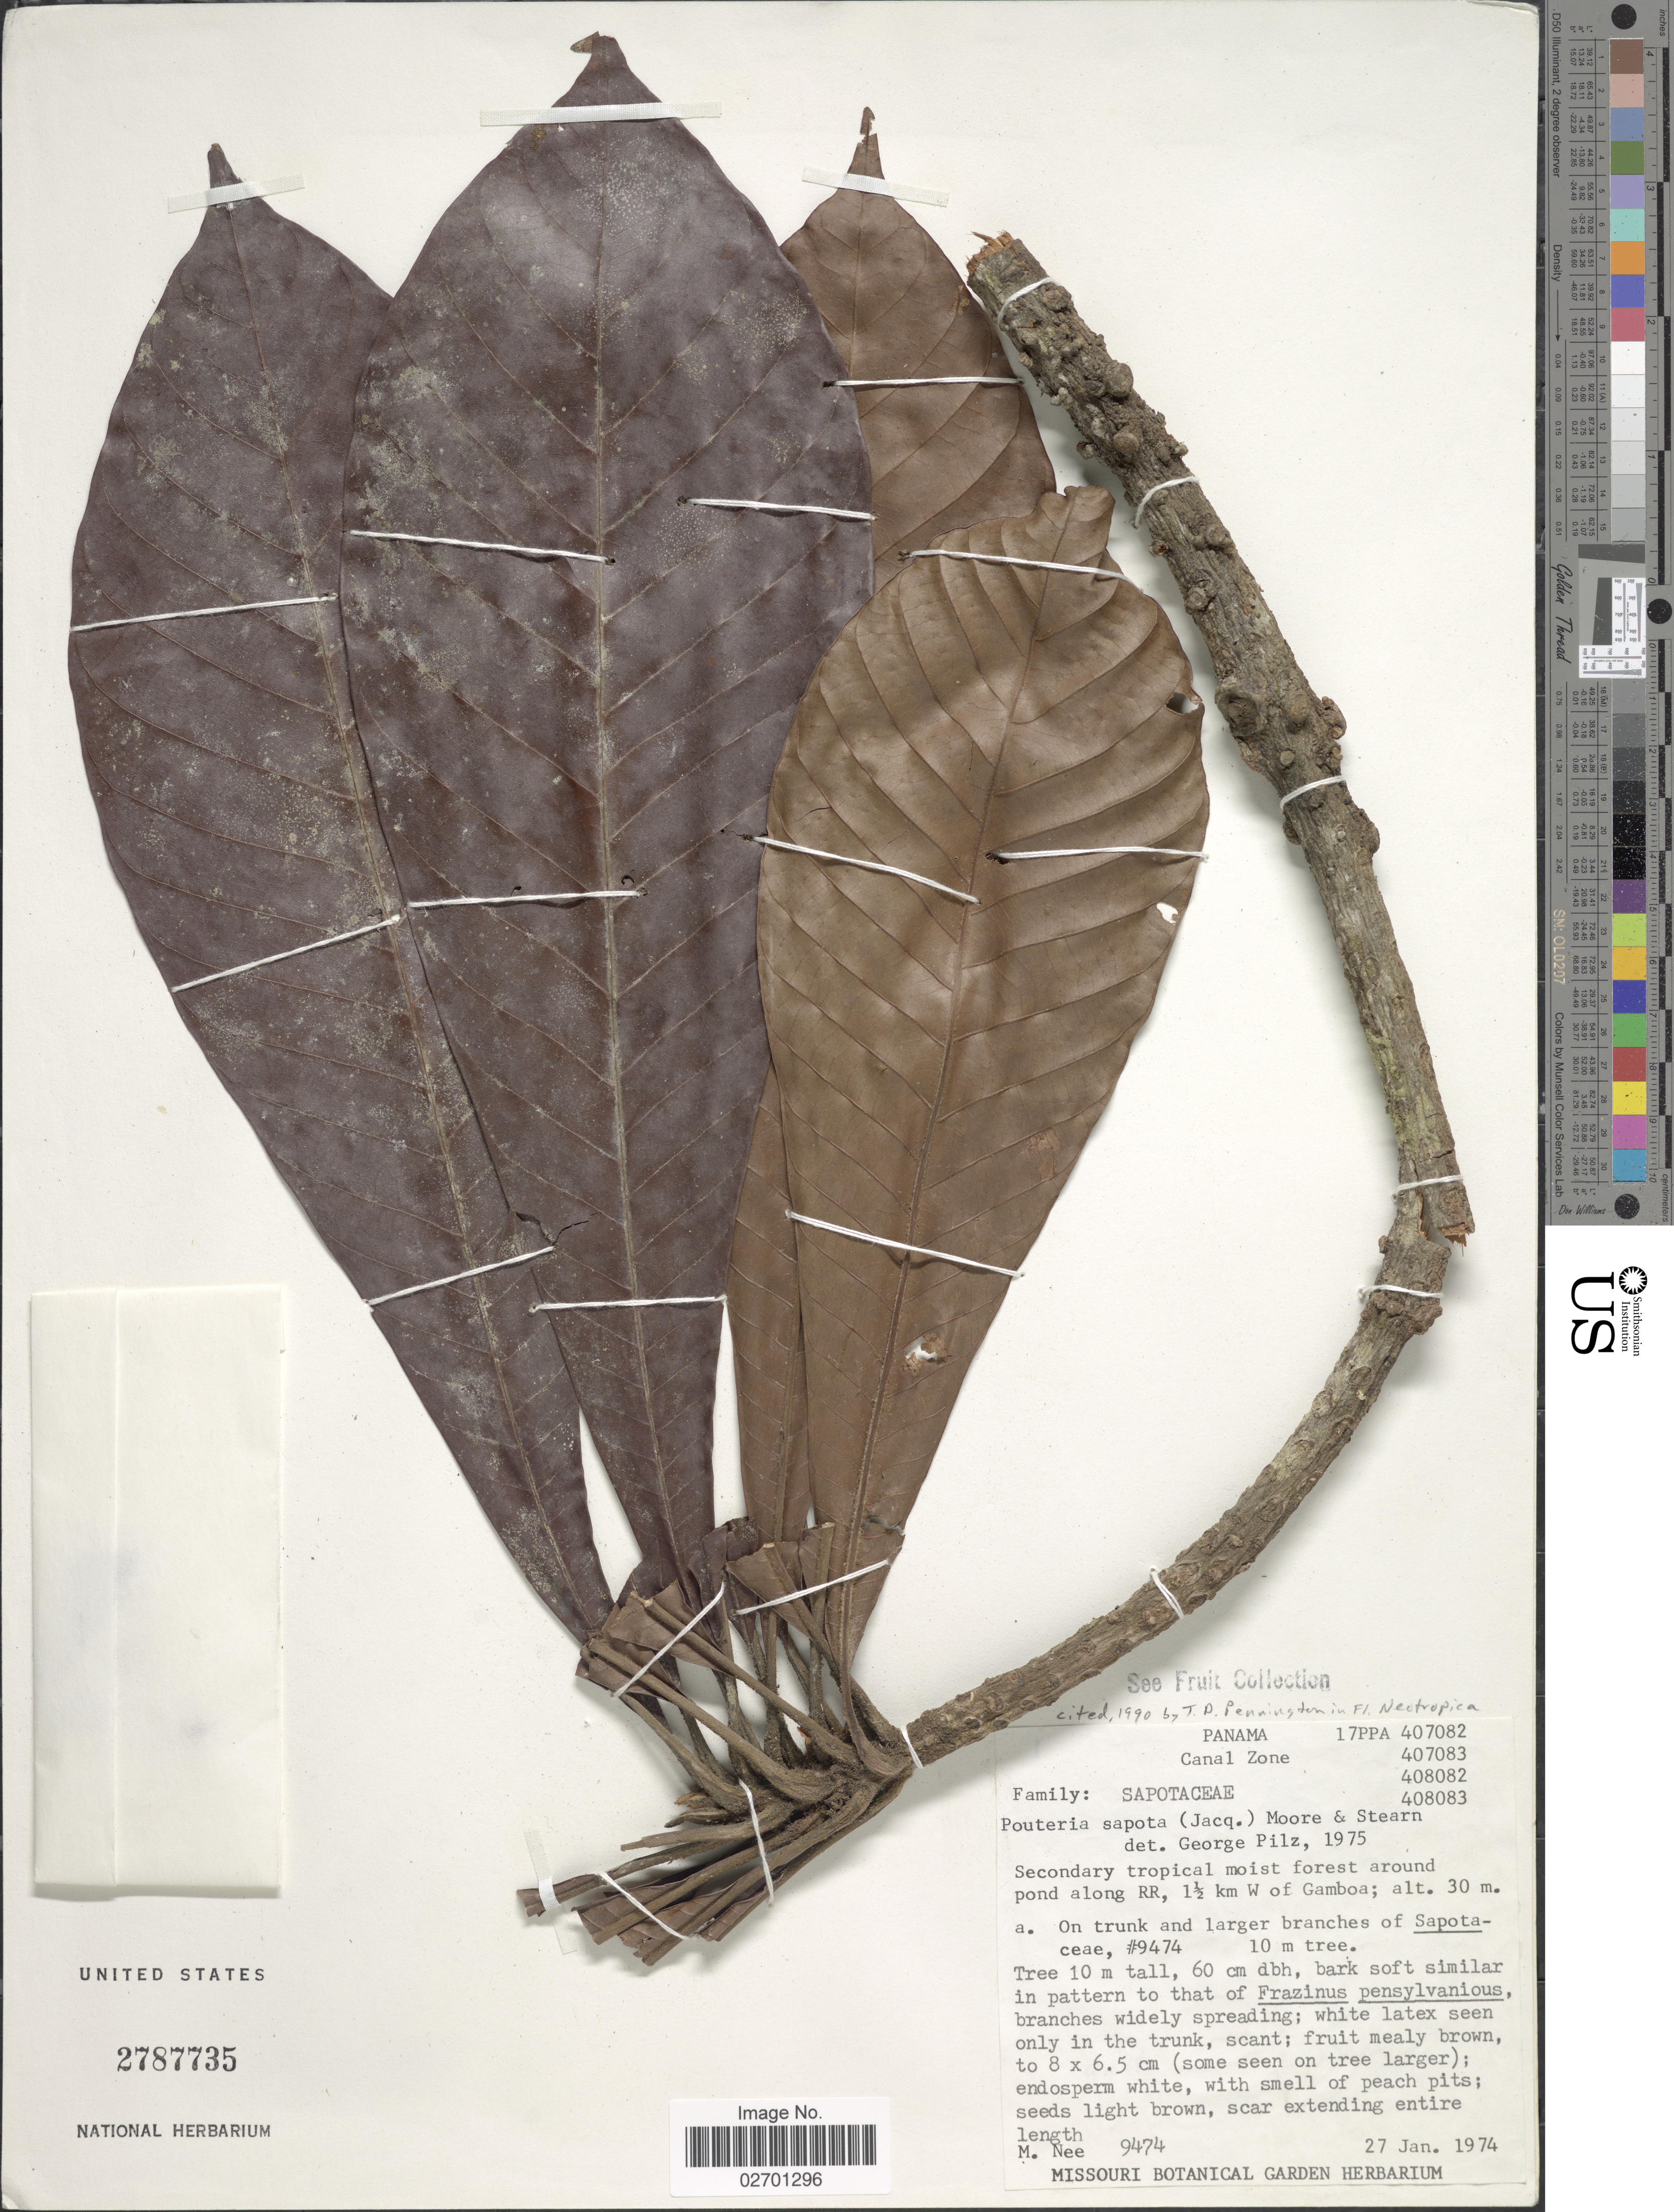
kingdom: Plantae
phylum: Tracheophyta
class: Magnoliopsida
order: Ericales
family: Sapotaceae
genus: Pouteria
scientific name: Pouteria sapota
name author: (Jacq.) H.E. Moore & Stearn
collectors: M. Nee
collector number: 9474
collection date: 1974-01-27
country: Panama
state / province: Colón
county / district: Canal Zone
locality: Canal Zone, secondary tropical moist forest around pond along RR, 1 1/2 km W of Gamboa.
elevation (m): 30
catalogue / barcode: US 2787735